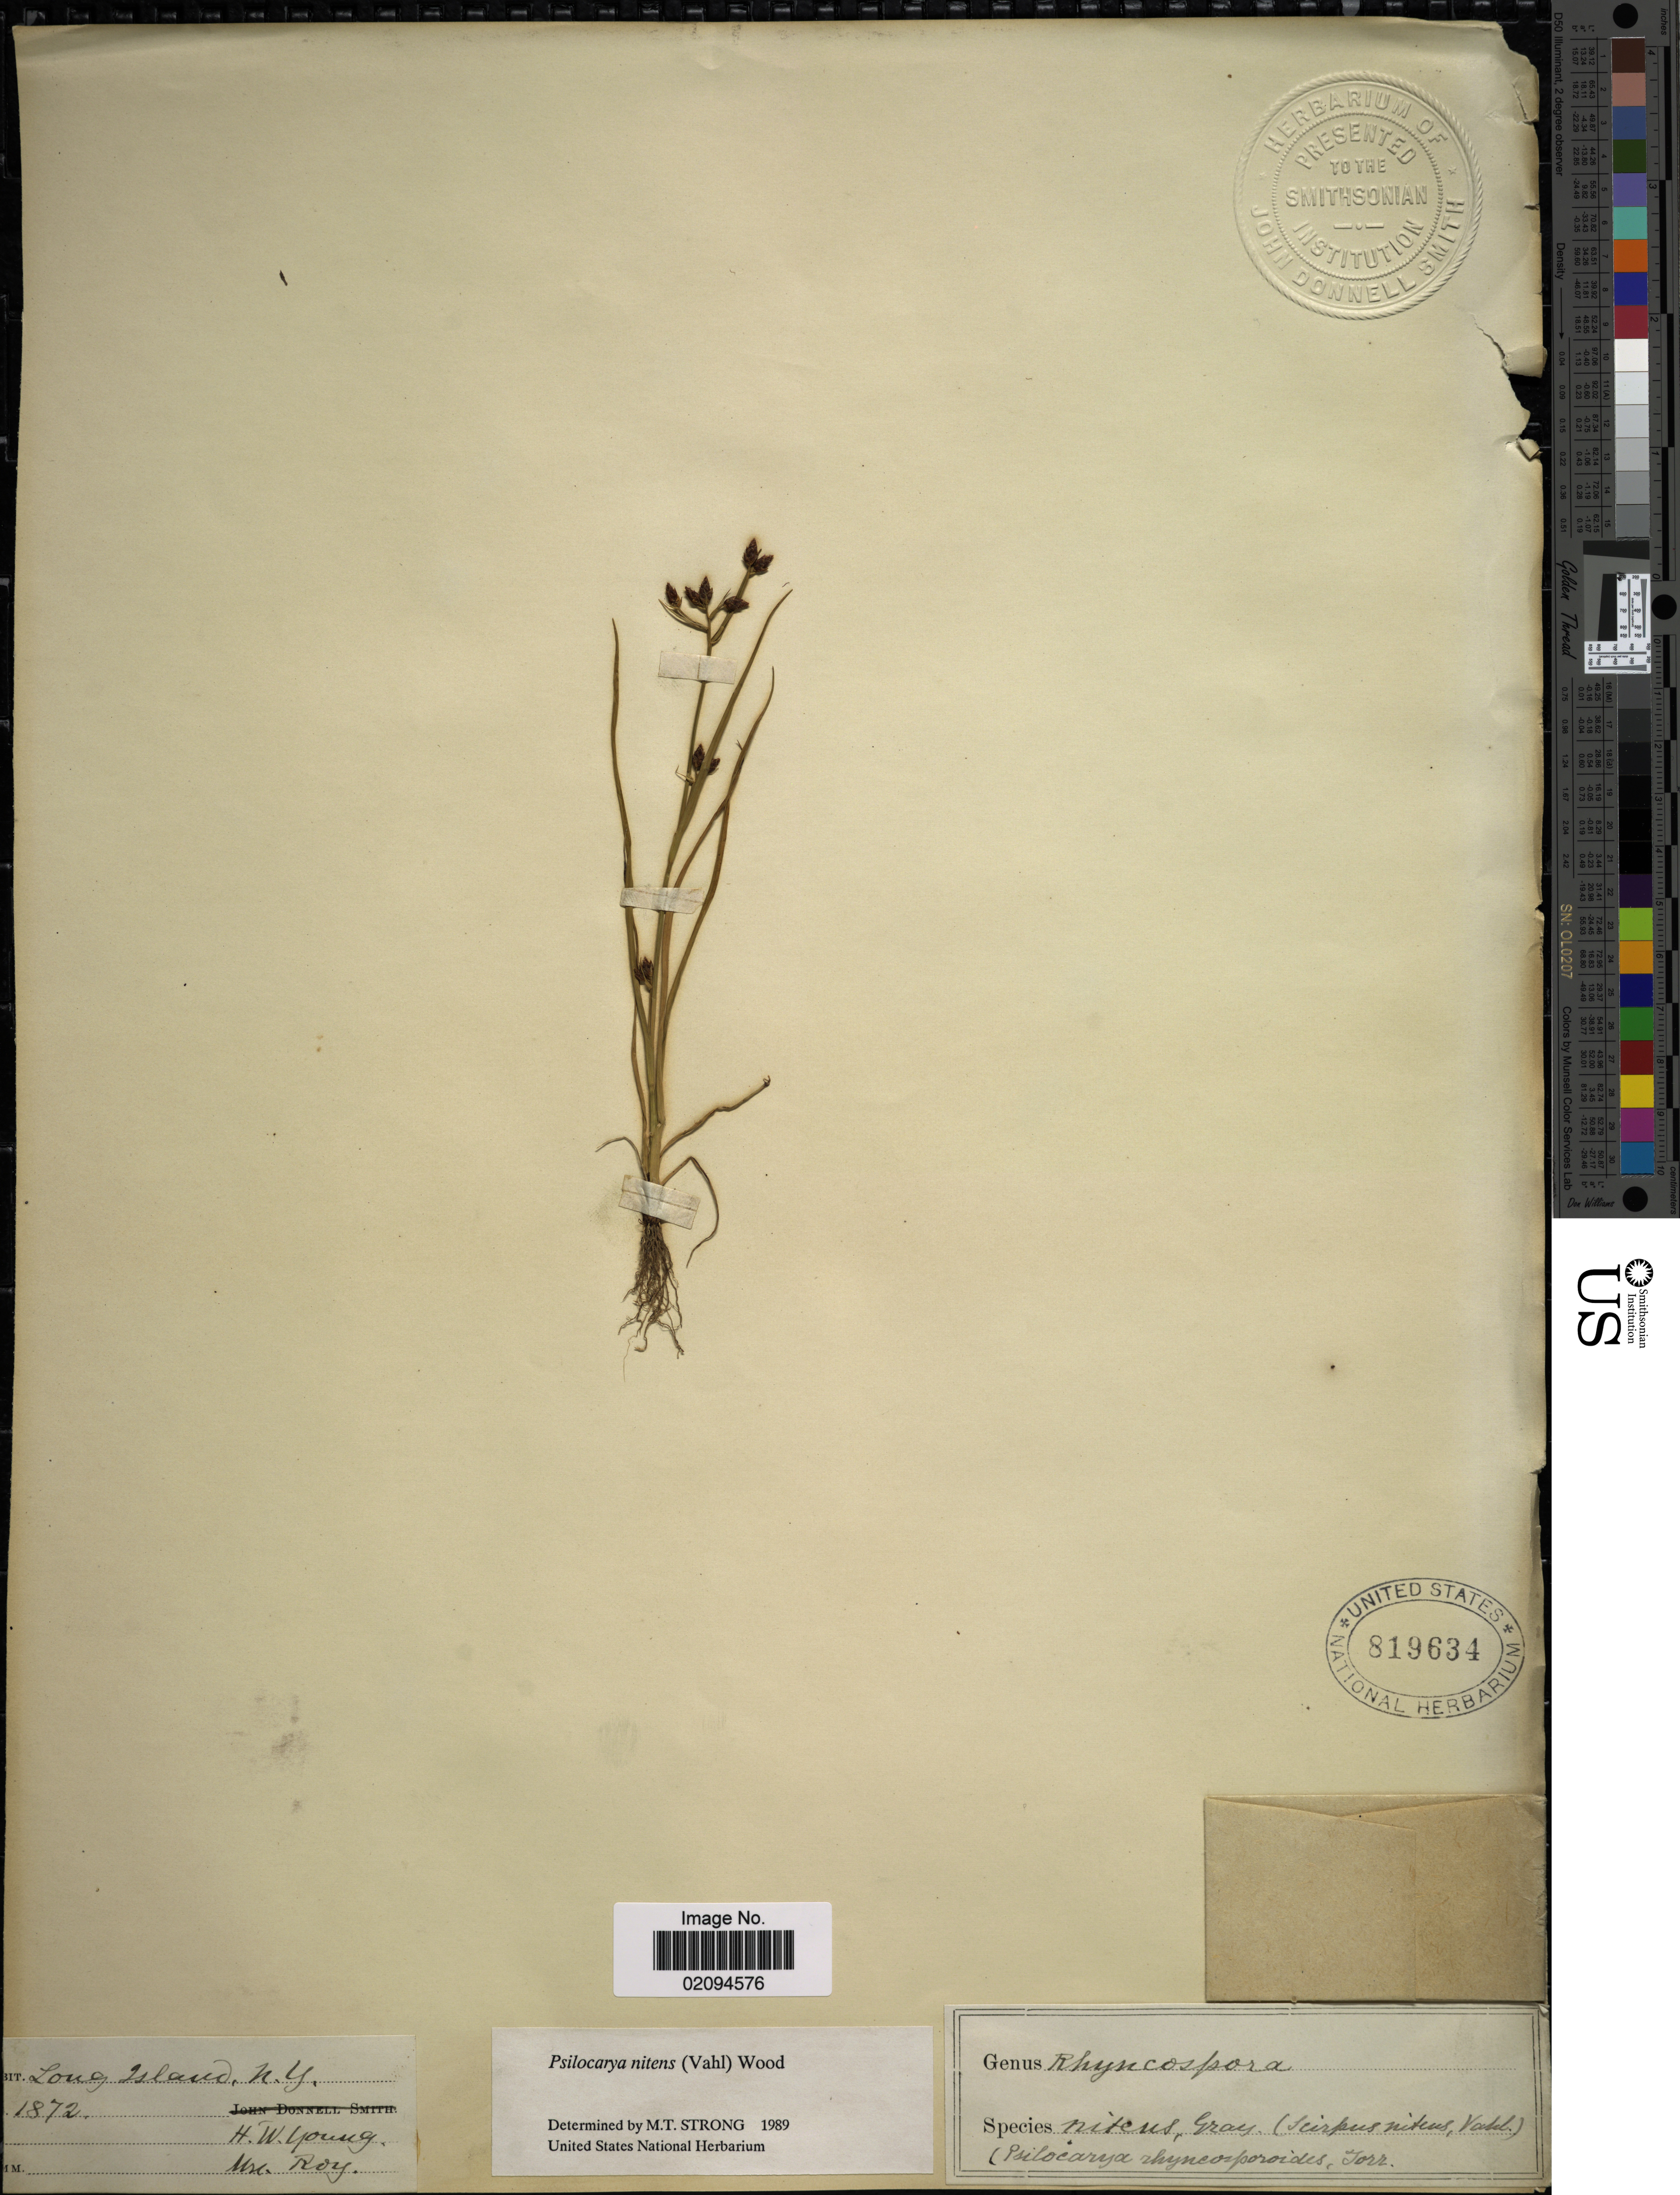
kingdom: Plantae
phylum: Tracheophyta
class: Liliopsida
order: Poales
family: Cyperaceae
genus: Rhynchospora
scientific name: Rhynchospora nitens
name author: (Vahl) A. Gray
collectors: H. W. Young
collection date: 1872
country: United States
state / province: New York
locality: Long Island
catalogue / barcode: US 819634